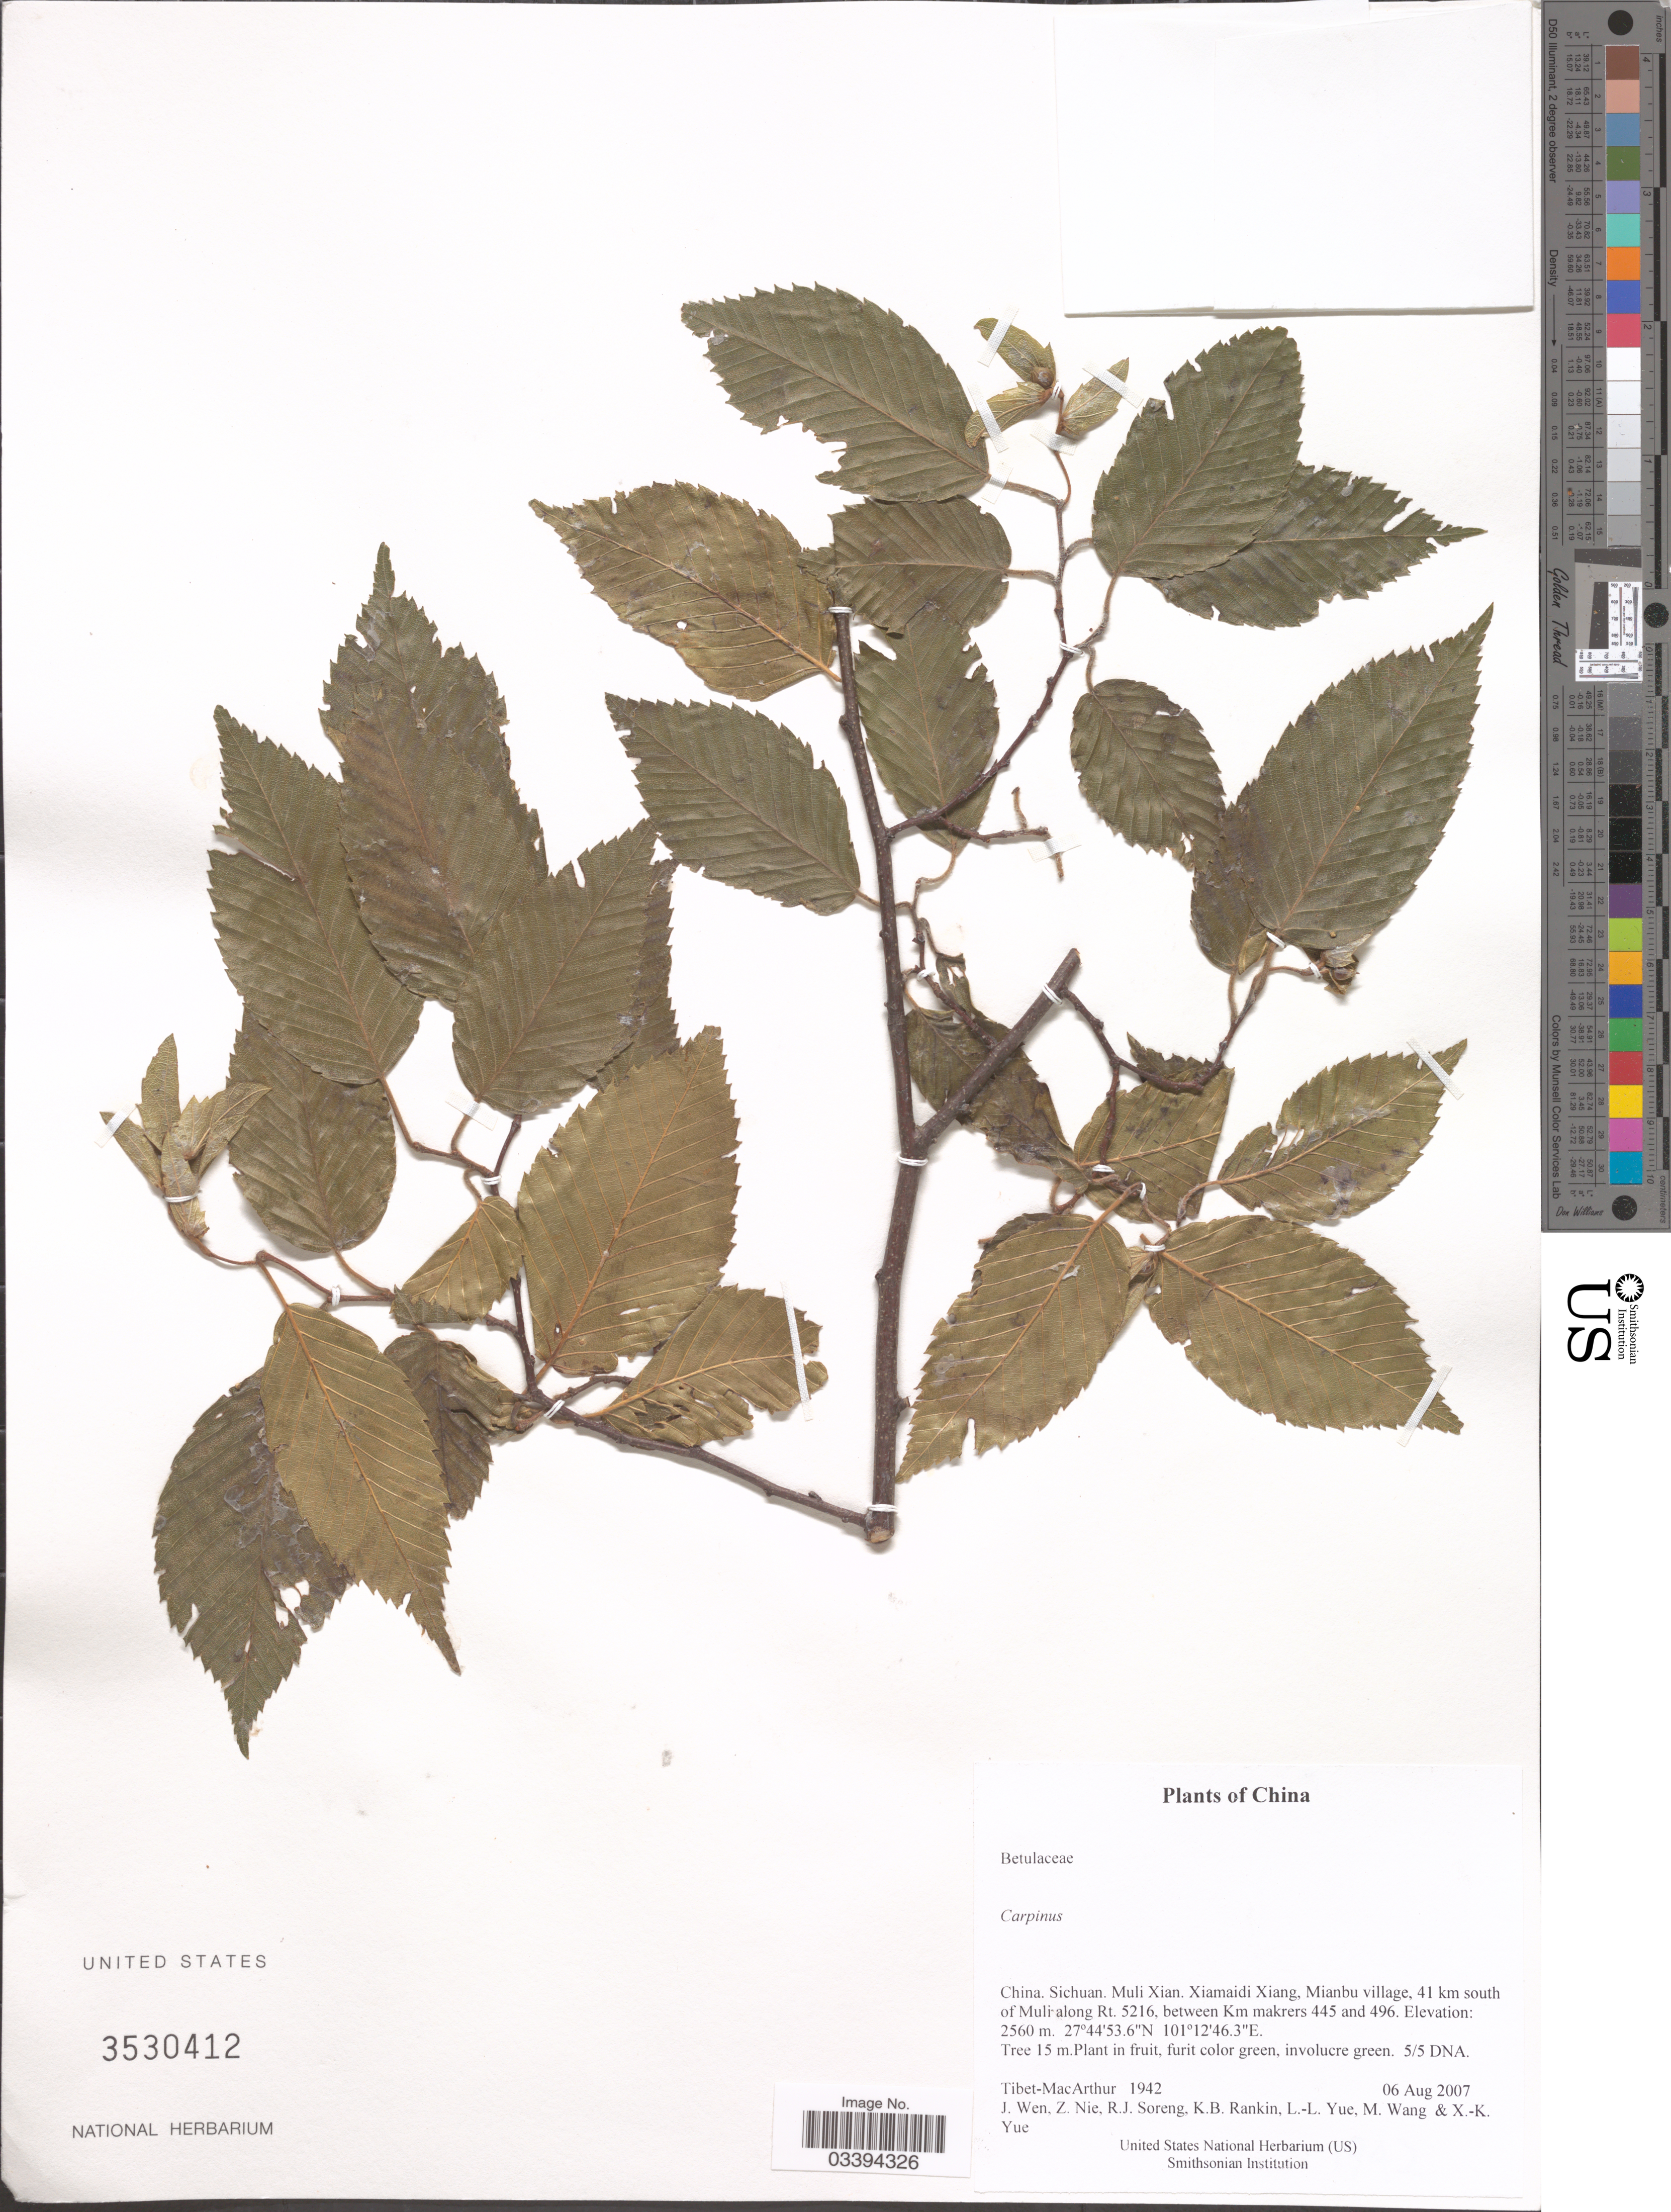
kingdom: Plantae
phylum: Tracheophyta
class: Magnoliopsida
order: Fagales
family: Betulaceae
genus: Carpinus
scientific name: Carpinus sp.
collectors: Tibet-MacArthur, J. Wen, R. J. Soreng, K. B. Rankin & et al.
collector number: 1942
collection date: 2007-08-06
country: China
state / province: Sichuan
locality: Muli Xian. Xiamaidi Xiang. Mianbu village, 41 km south of Muli along Rt. 5216, between Km makrers 445 and 496.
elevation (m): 2560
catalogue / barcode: US 3530412